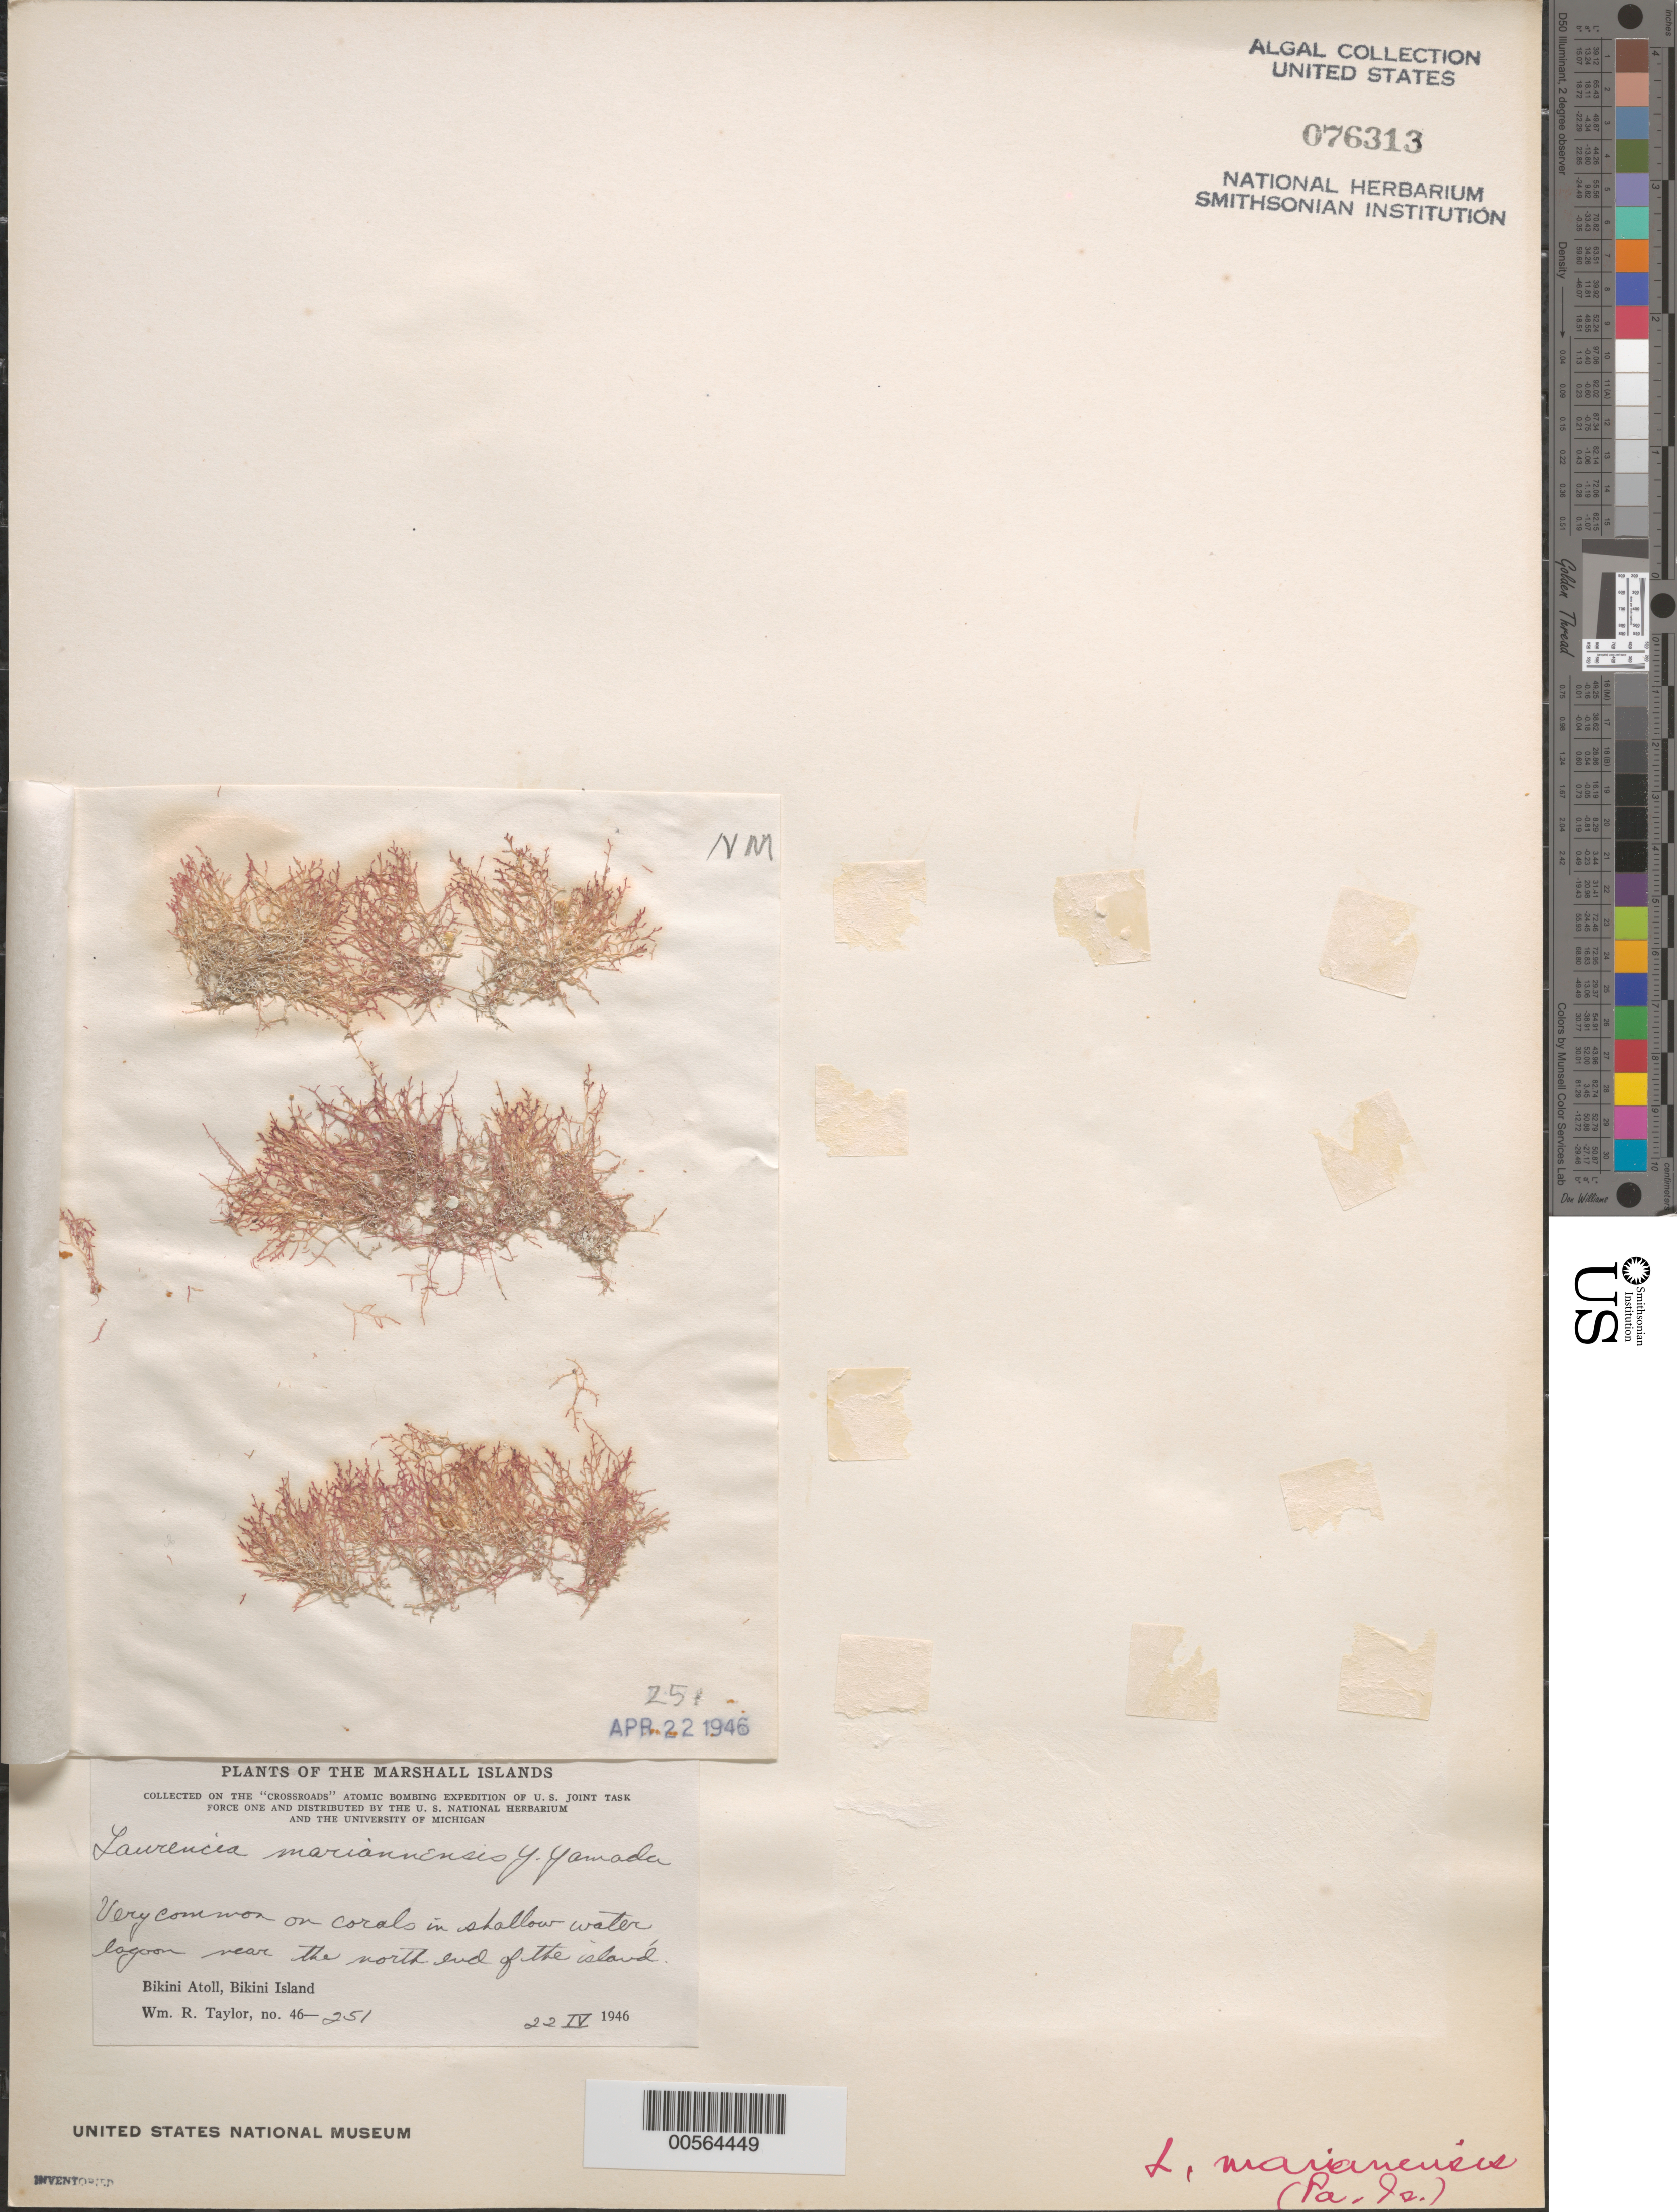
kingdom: Plantae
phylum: Rhodophyta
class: Florideophyceae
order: Ceramiales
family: Rhodomelaceae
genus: Laurencia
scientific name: Laurencia mariannensis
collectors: W. R. Taylor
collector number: WRT 46-251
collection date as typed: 22 Apr 1946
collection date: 1946-04-22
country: Marshall Islands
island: Bikini Atoll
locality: Bikini Islet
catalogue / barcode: US 76313